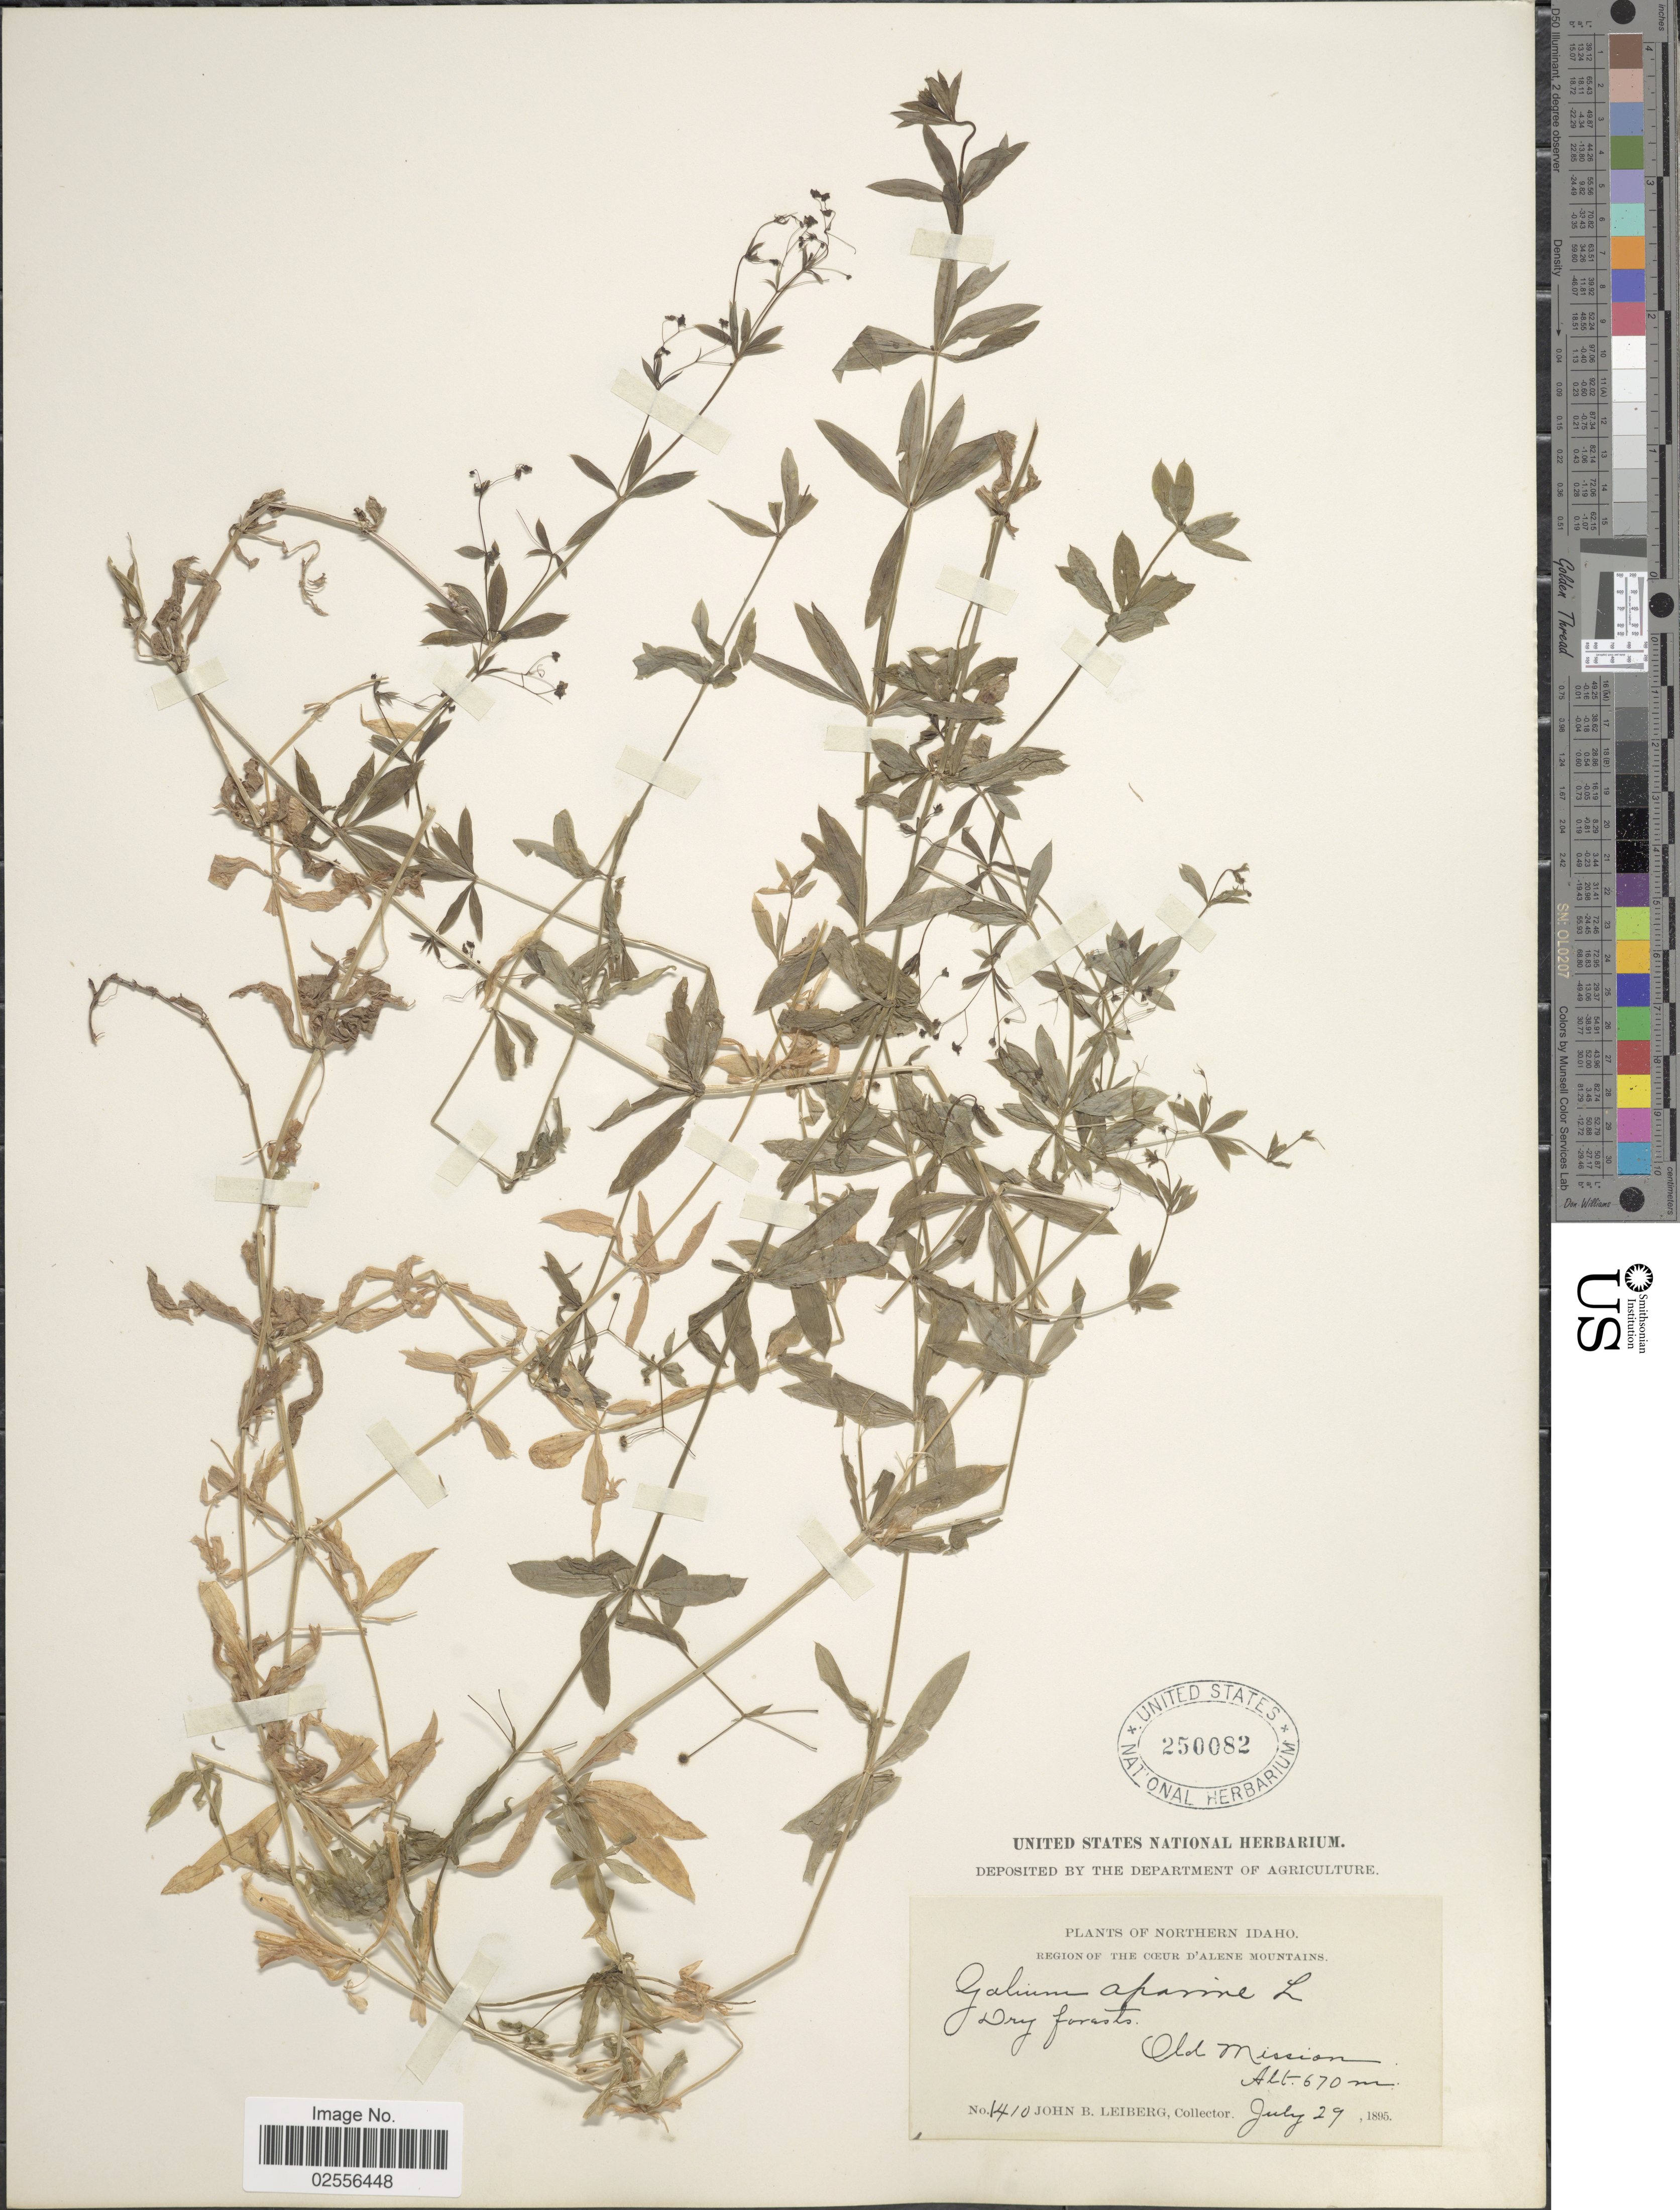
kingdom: Plantae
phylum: Tracheophyta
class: Magnoliopsida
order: Gentianales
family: Rubiaceae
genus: Galium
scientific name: Galium aparine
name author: L.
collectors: J. B. Leiberg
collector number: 1410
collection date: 1895-07-29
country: United States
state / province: Idaho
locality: Northern Idaho, Region The Cæur D'Alene Mountains, Dry forest, Old Mission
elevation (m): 670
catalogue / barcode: US 250082